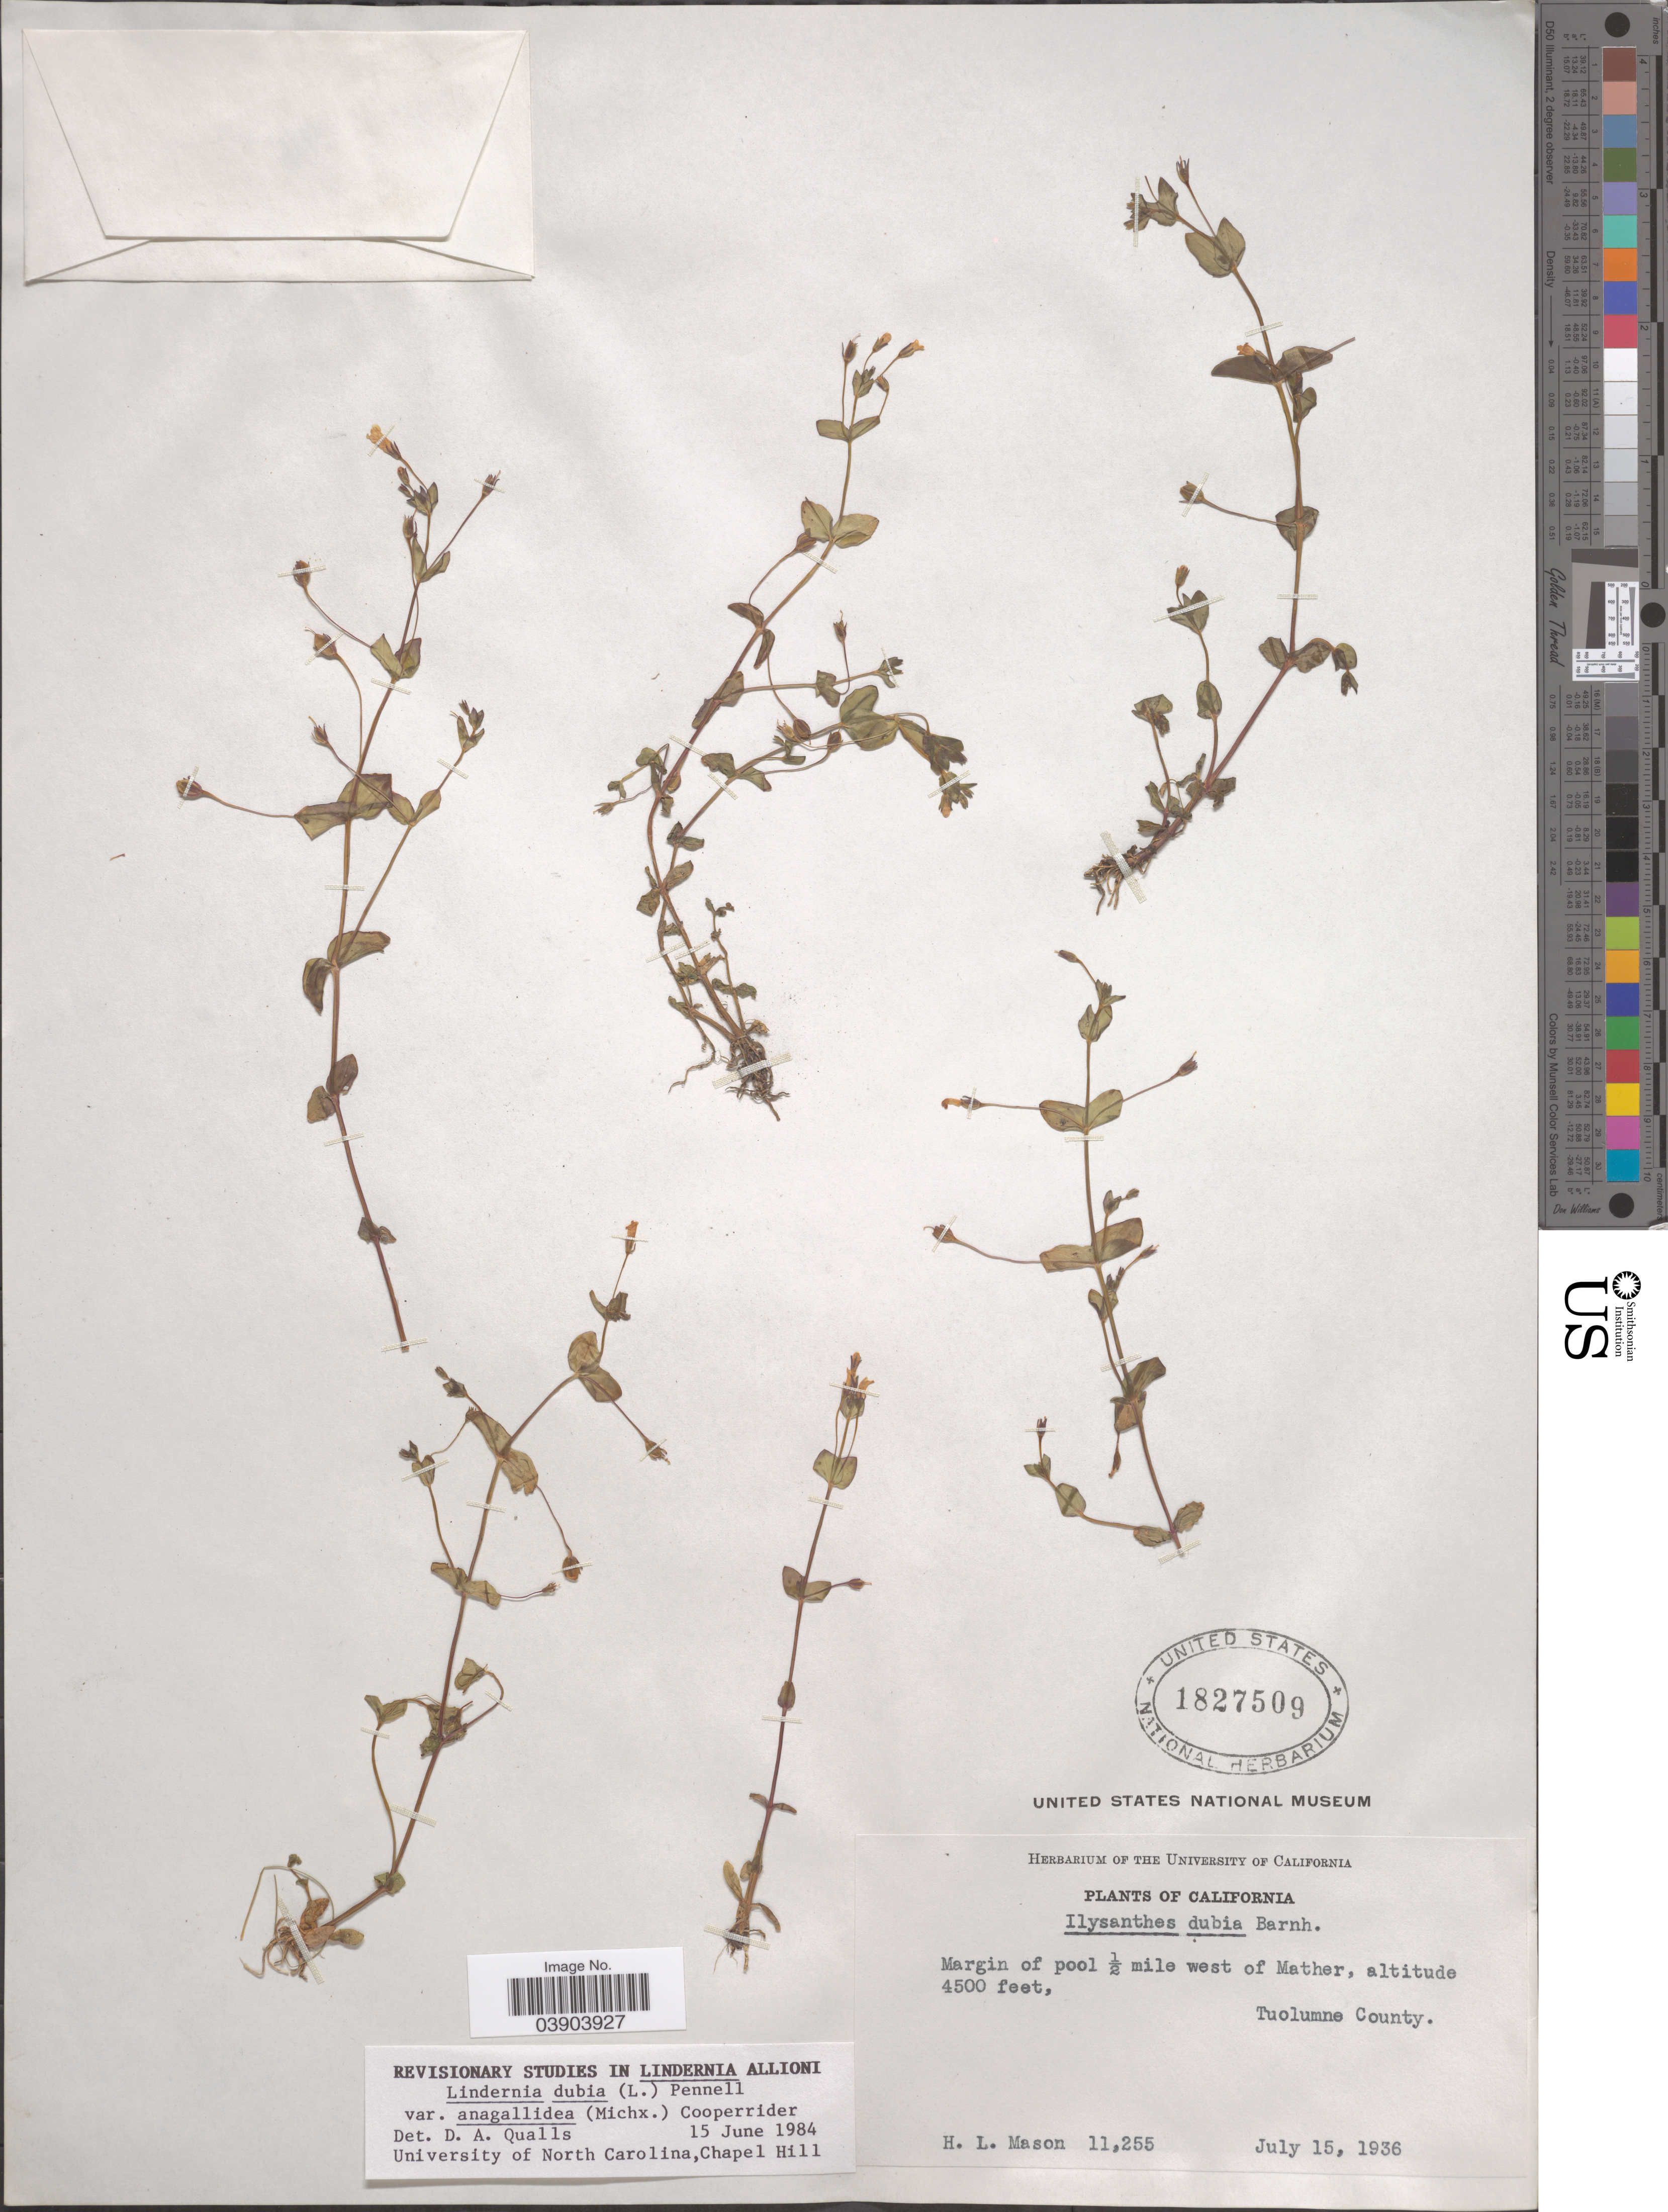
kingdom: Plantae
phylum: Tracheophyta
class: Magnoliopsida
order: Lamiales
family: Linderniaceae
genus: Lindernia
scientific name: Lindernia dubia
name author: (L.) Pennell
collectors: H. L. Mason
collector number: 11255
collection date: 1936-07-15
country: United States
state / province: California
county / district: Tuolumne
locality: Margin of pool ½ mile west of Mather, Tuolumne County.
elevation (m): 1372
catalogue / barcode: US 1827509